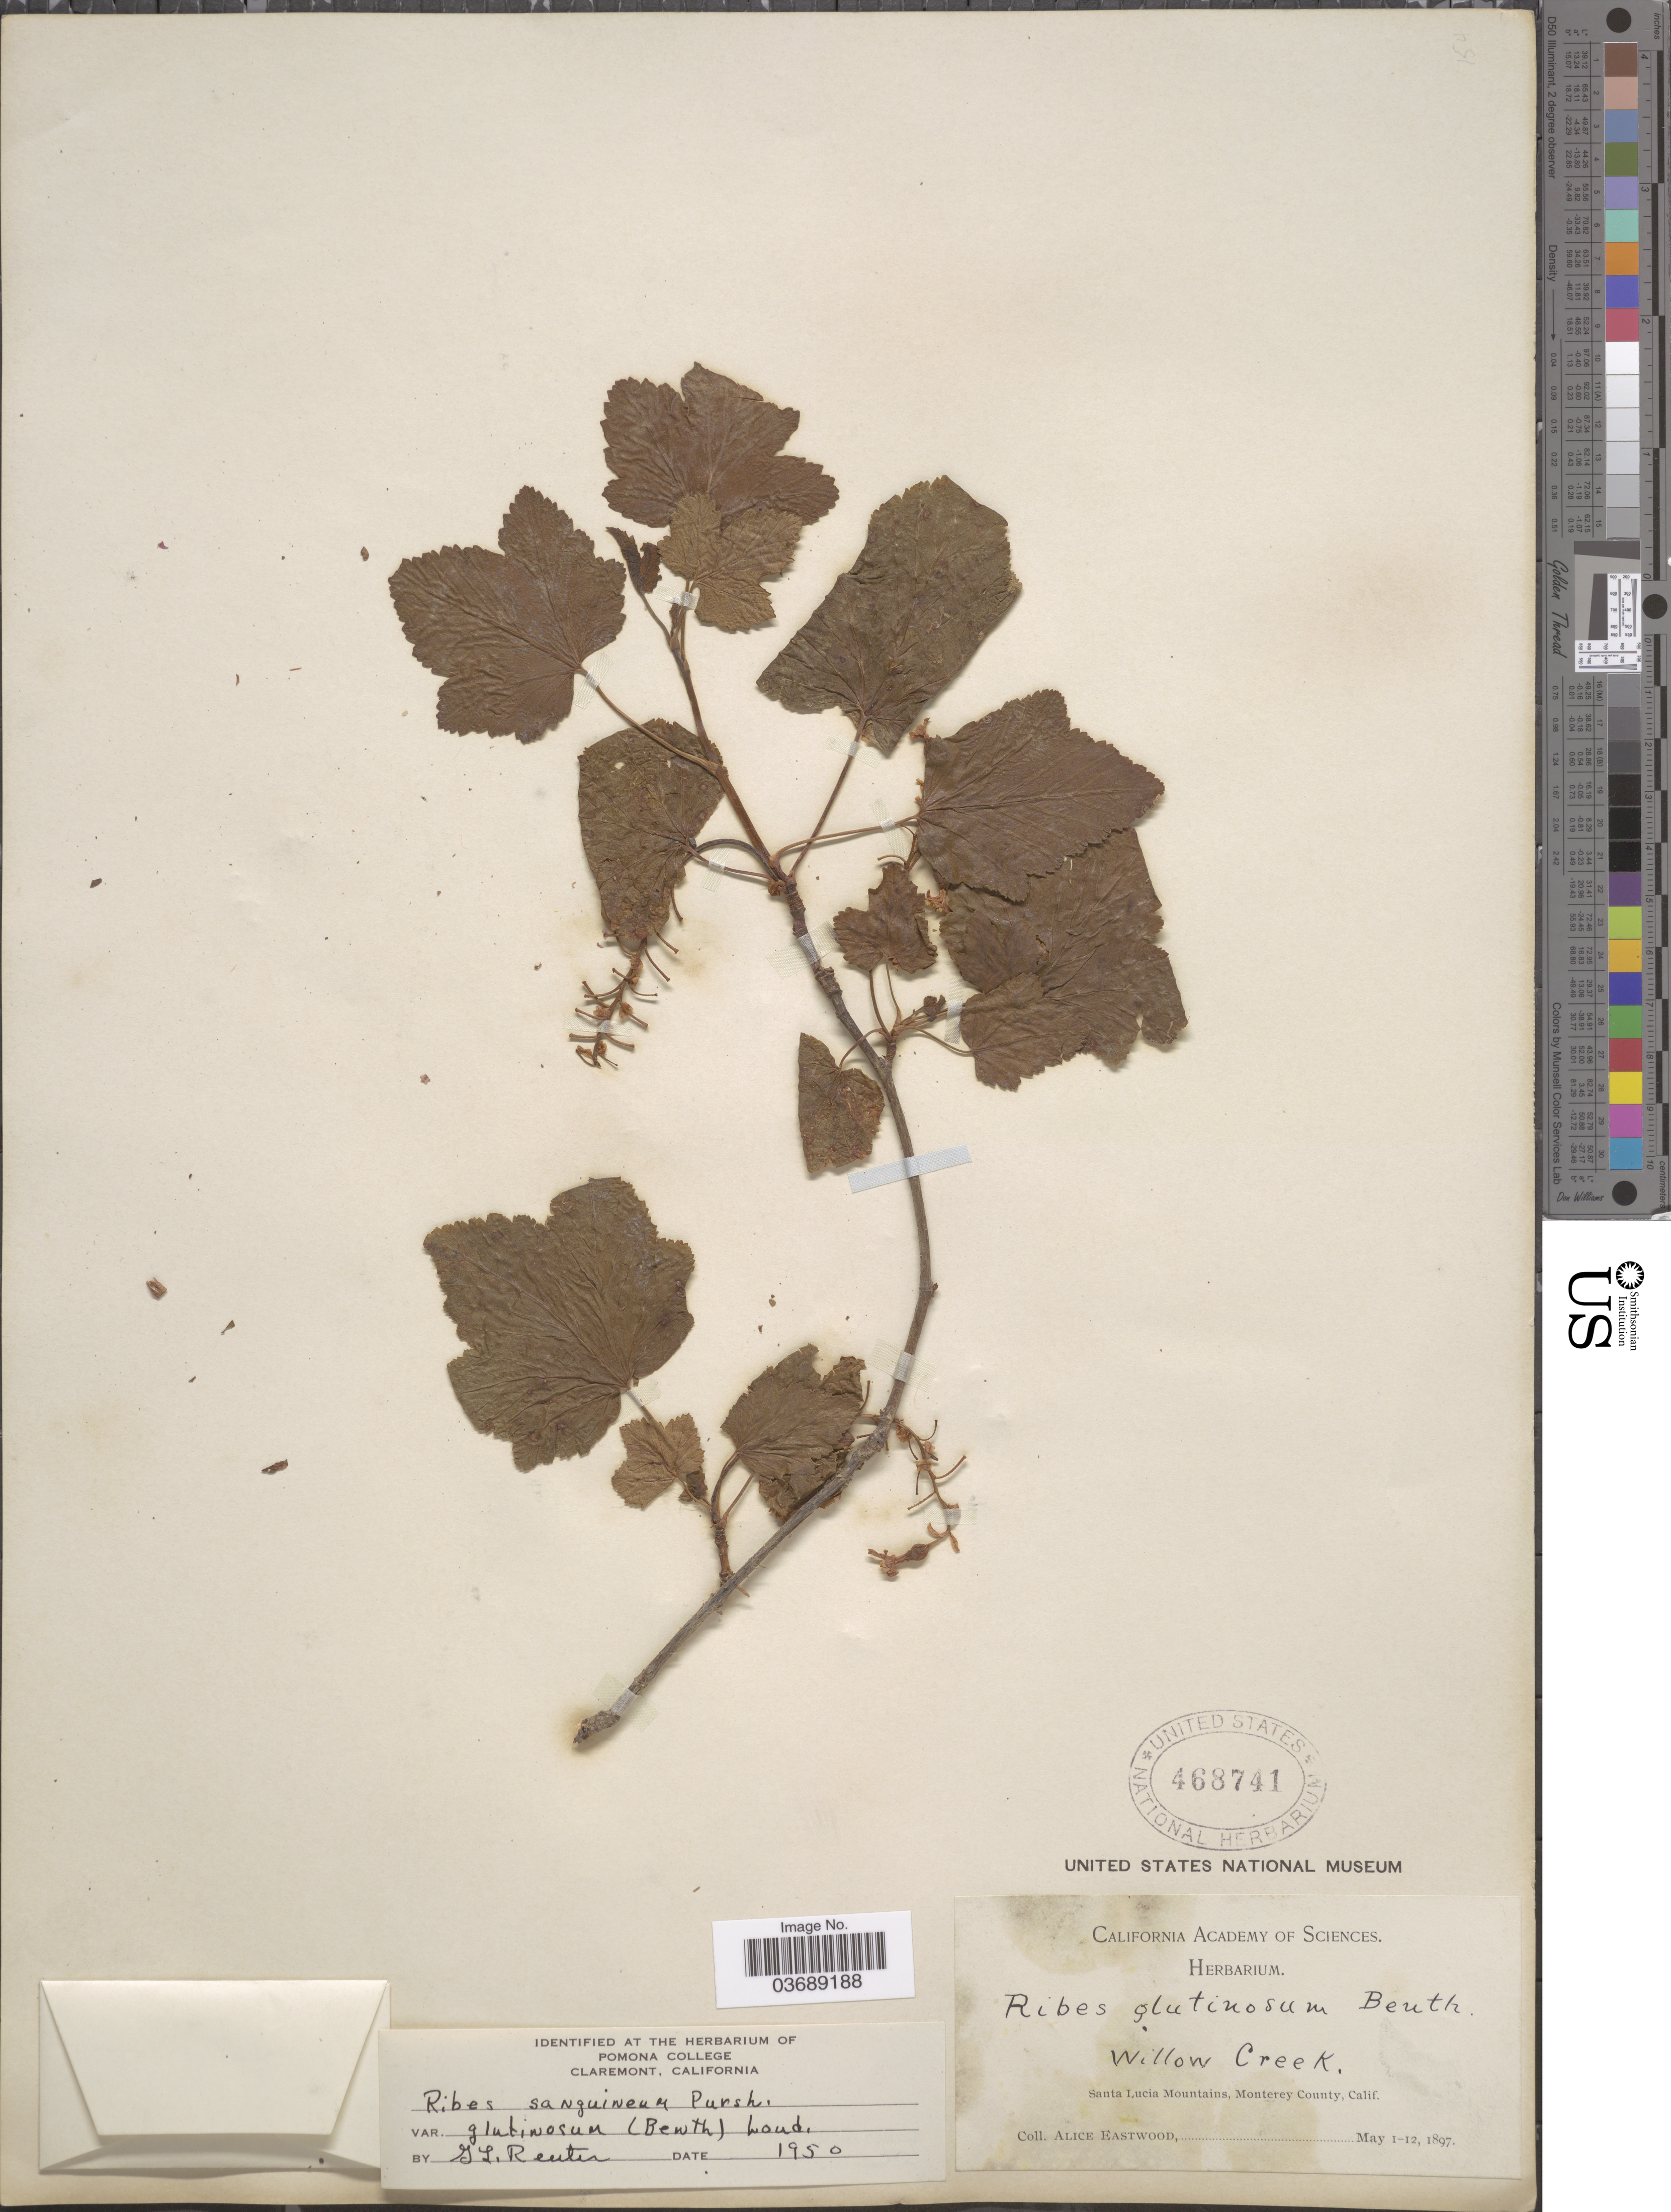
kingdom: Plantae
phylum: Tracheophyta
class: Magnoliopsida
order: Saxifragales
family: Grossulariaceae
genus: Ribes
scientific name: Ribes sanguineum var. glutinosum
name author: (Benth.) Loudon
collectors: A. Eastwood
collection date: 1897-05-01/1897-05-12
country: United States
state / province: California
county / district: Monterey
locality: Willow Creek. Santa Lucia Mountains, Monterey County.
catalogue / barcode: US 468741